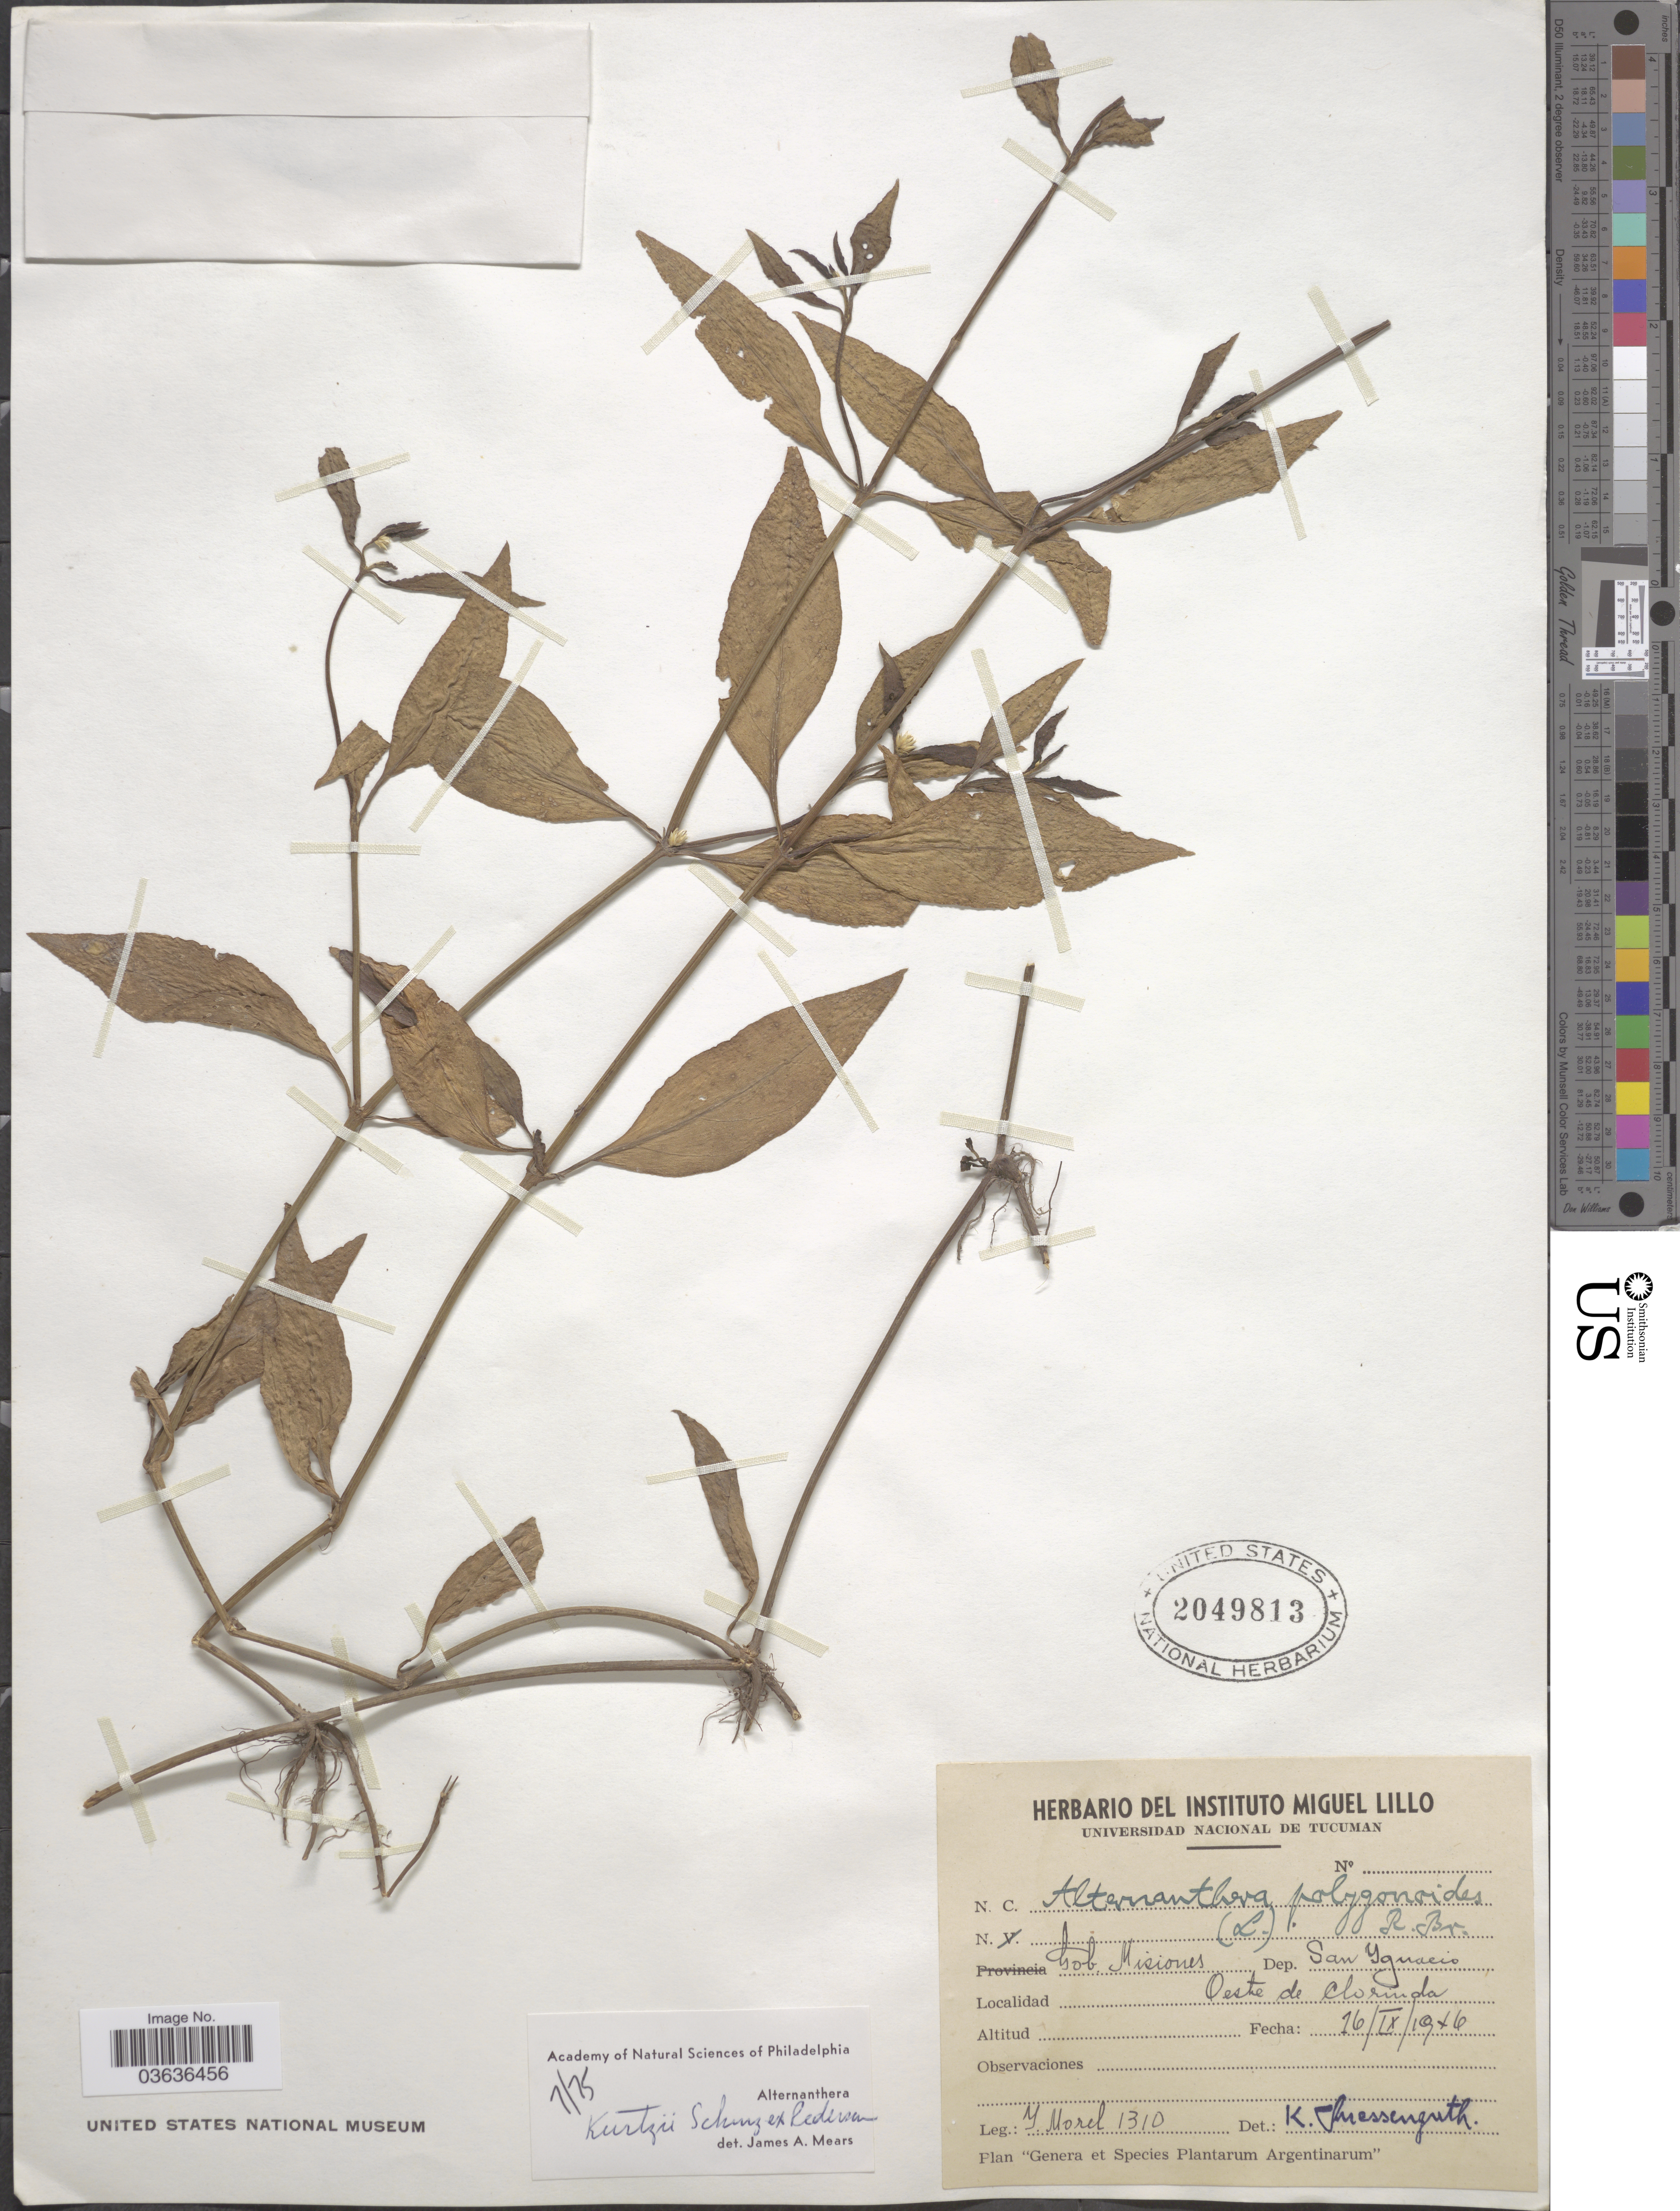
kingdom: Plantae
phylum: Tracheophyta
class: Magnoliopsida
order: Caryophyllales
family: Amaranthaceae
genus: Alternanthera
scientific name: Alternanthera kurtzii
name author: Schinz ex Pederson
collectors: I. Morel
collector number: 1310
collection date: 1946-09-16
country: Argentina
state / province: Misiones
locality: Gob. Misiones. Dep. San Ignacio. Oeste de Clorinda.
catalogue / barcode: US 2049813